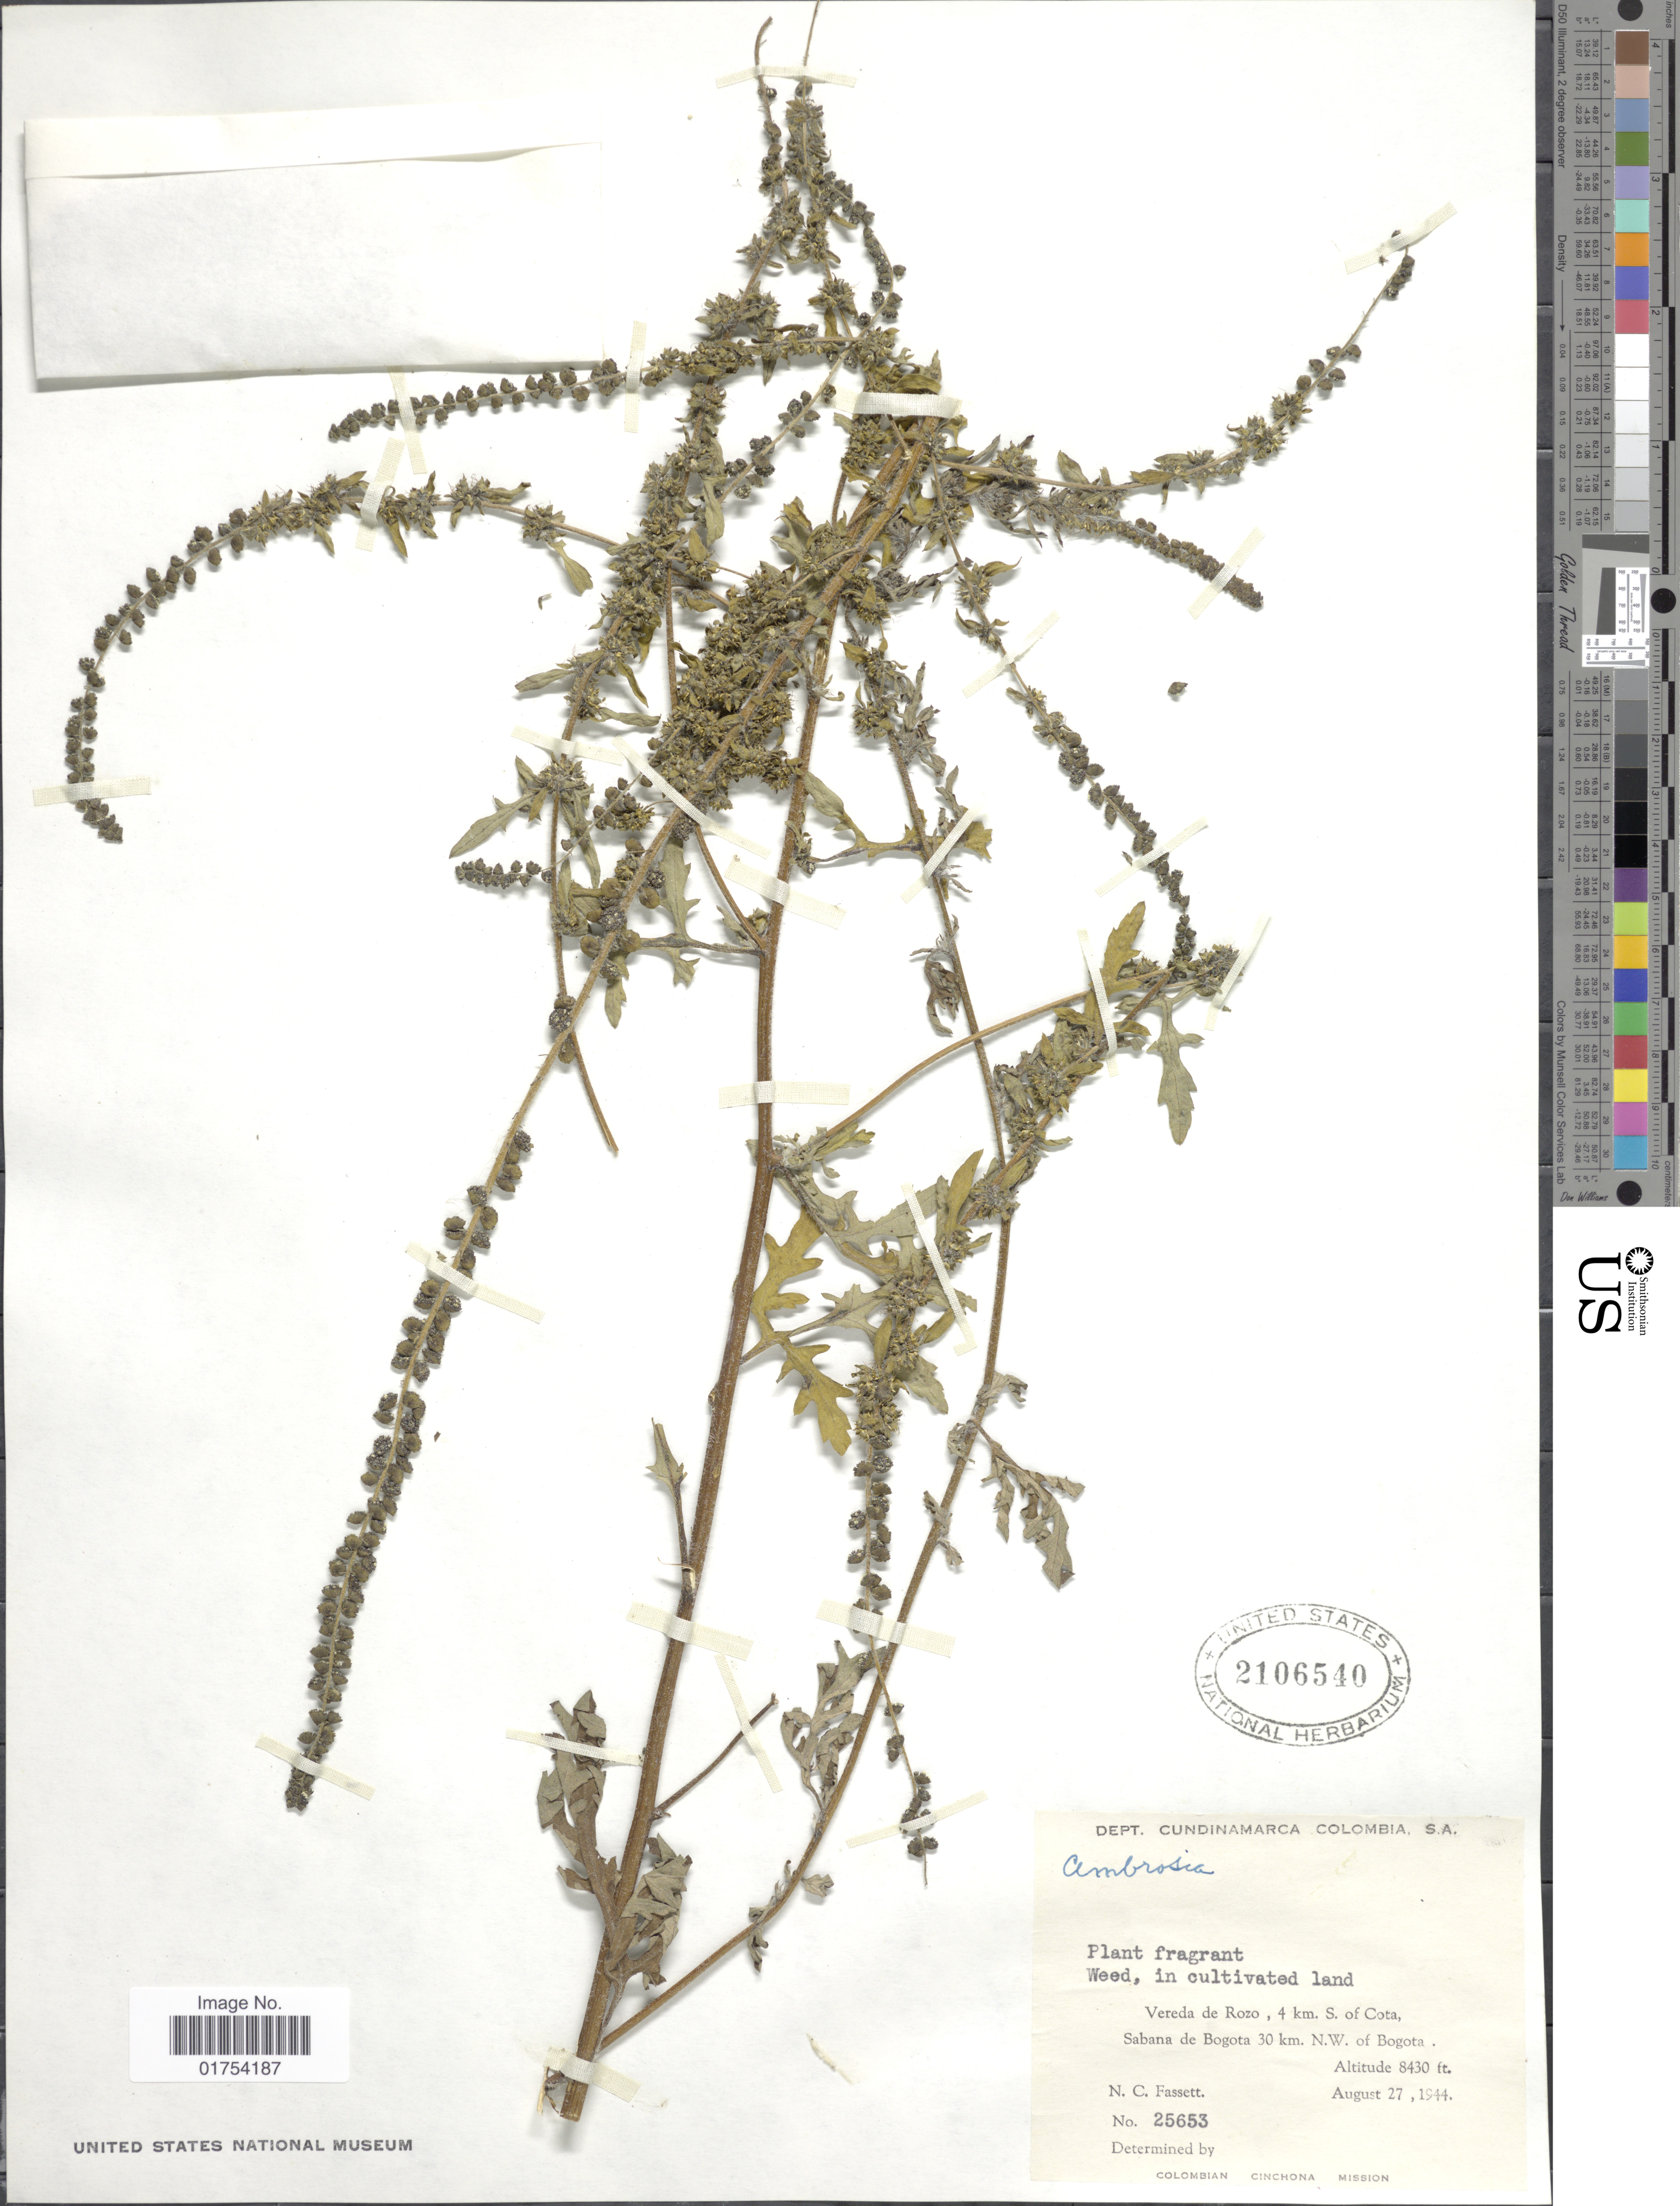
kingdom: Plantae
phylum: Tracheophyta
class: Magnoliopsida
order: Asterales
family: Asteraceae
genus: Ambrosia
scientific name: Ambrosia sp.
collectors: N. C. Fassett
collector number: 25653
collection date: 1944-08-27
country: Colombia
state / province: Cundinamarca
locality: Vereda de Rozo, 4 km S of Cota, Sabana de Bogota 30 km NW of Bogota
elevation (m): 2569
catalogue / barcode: US 2106540